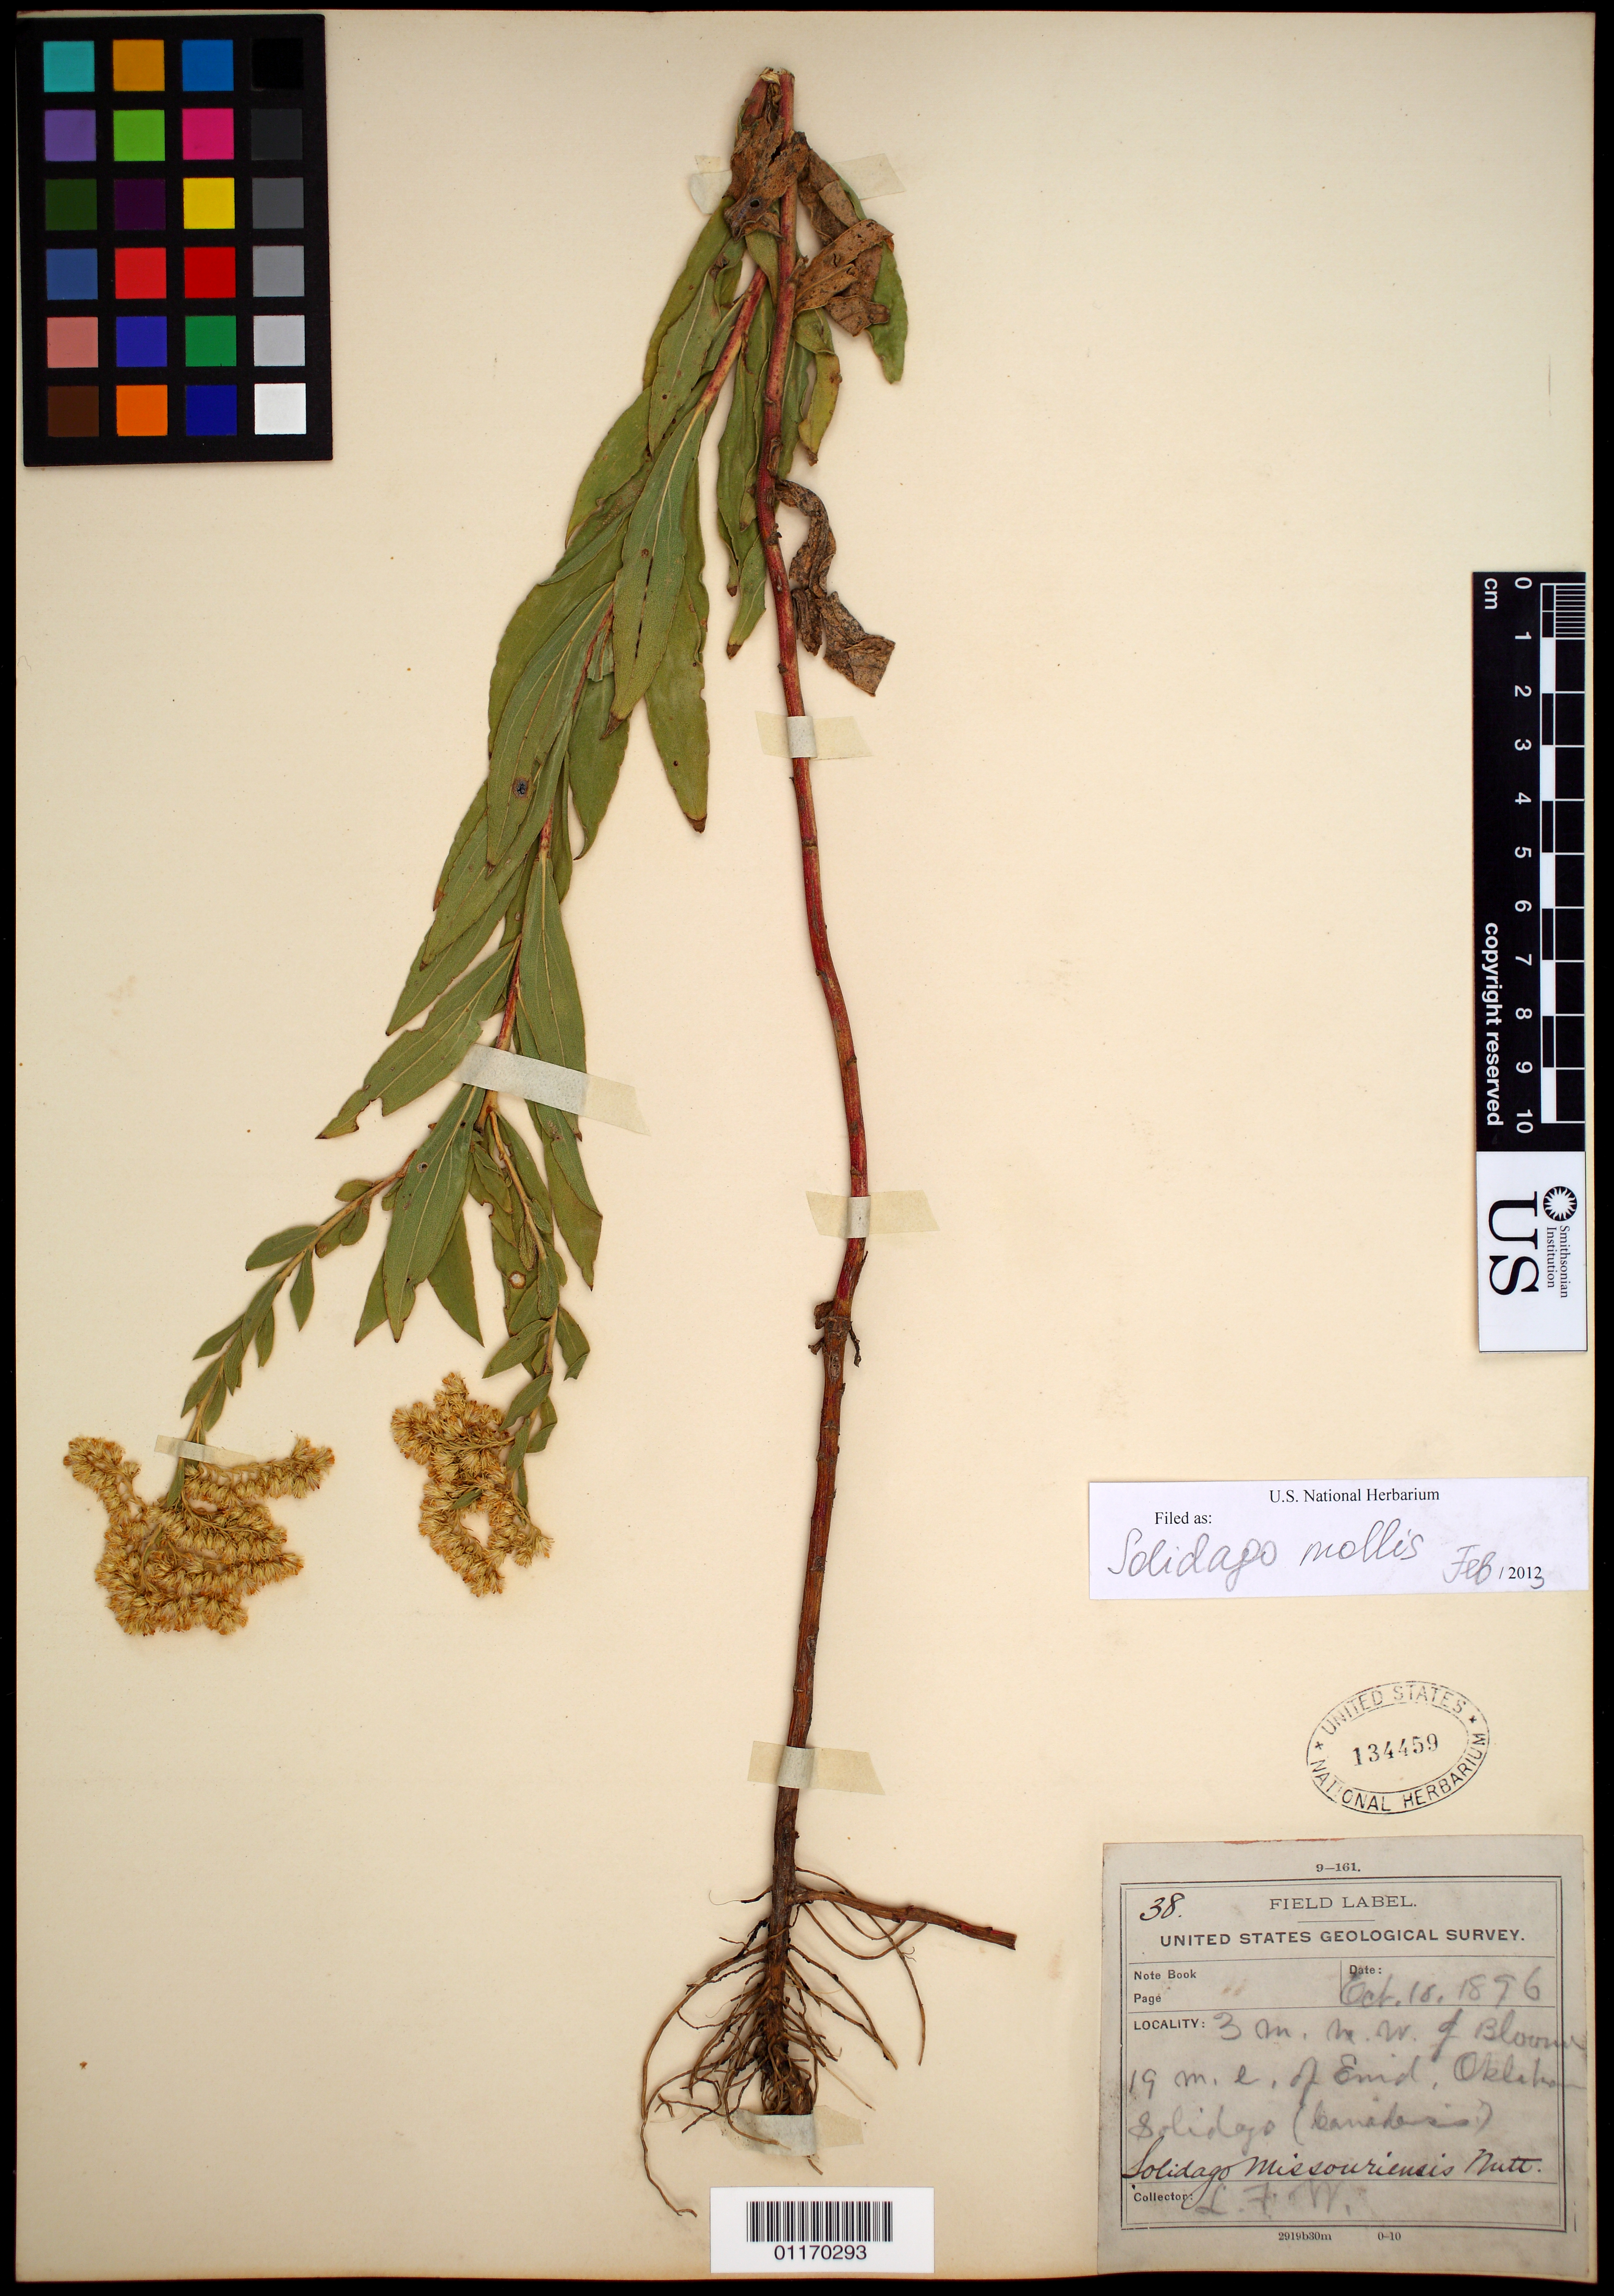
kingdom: Plantae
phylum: Tracheophyta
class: Magnoliopsida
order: Asterales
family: Asteraceae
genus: Solidago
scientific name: Solidago mollis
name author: Bartl.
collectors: L. F. Ward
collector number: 38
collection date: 1896-10-18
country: United States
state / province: Oklahoma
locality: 3 m. N.W. of Bloom, 19 m. E. of Enid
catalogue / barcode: US 134459